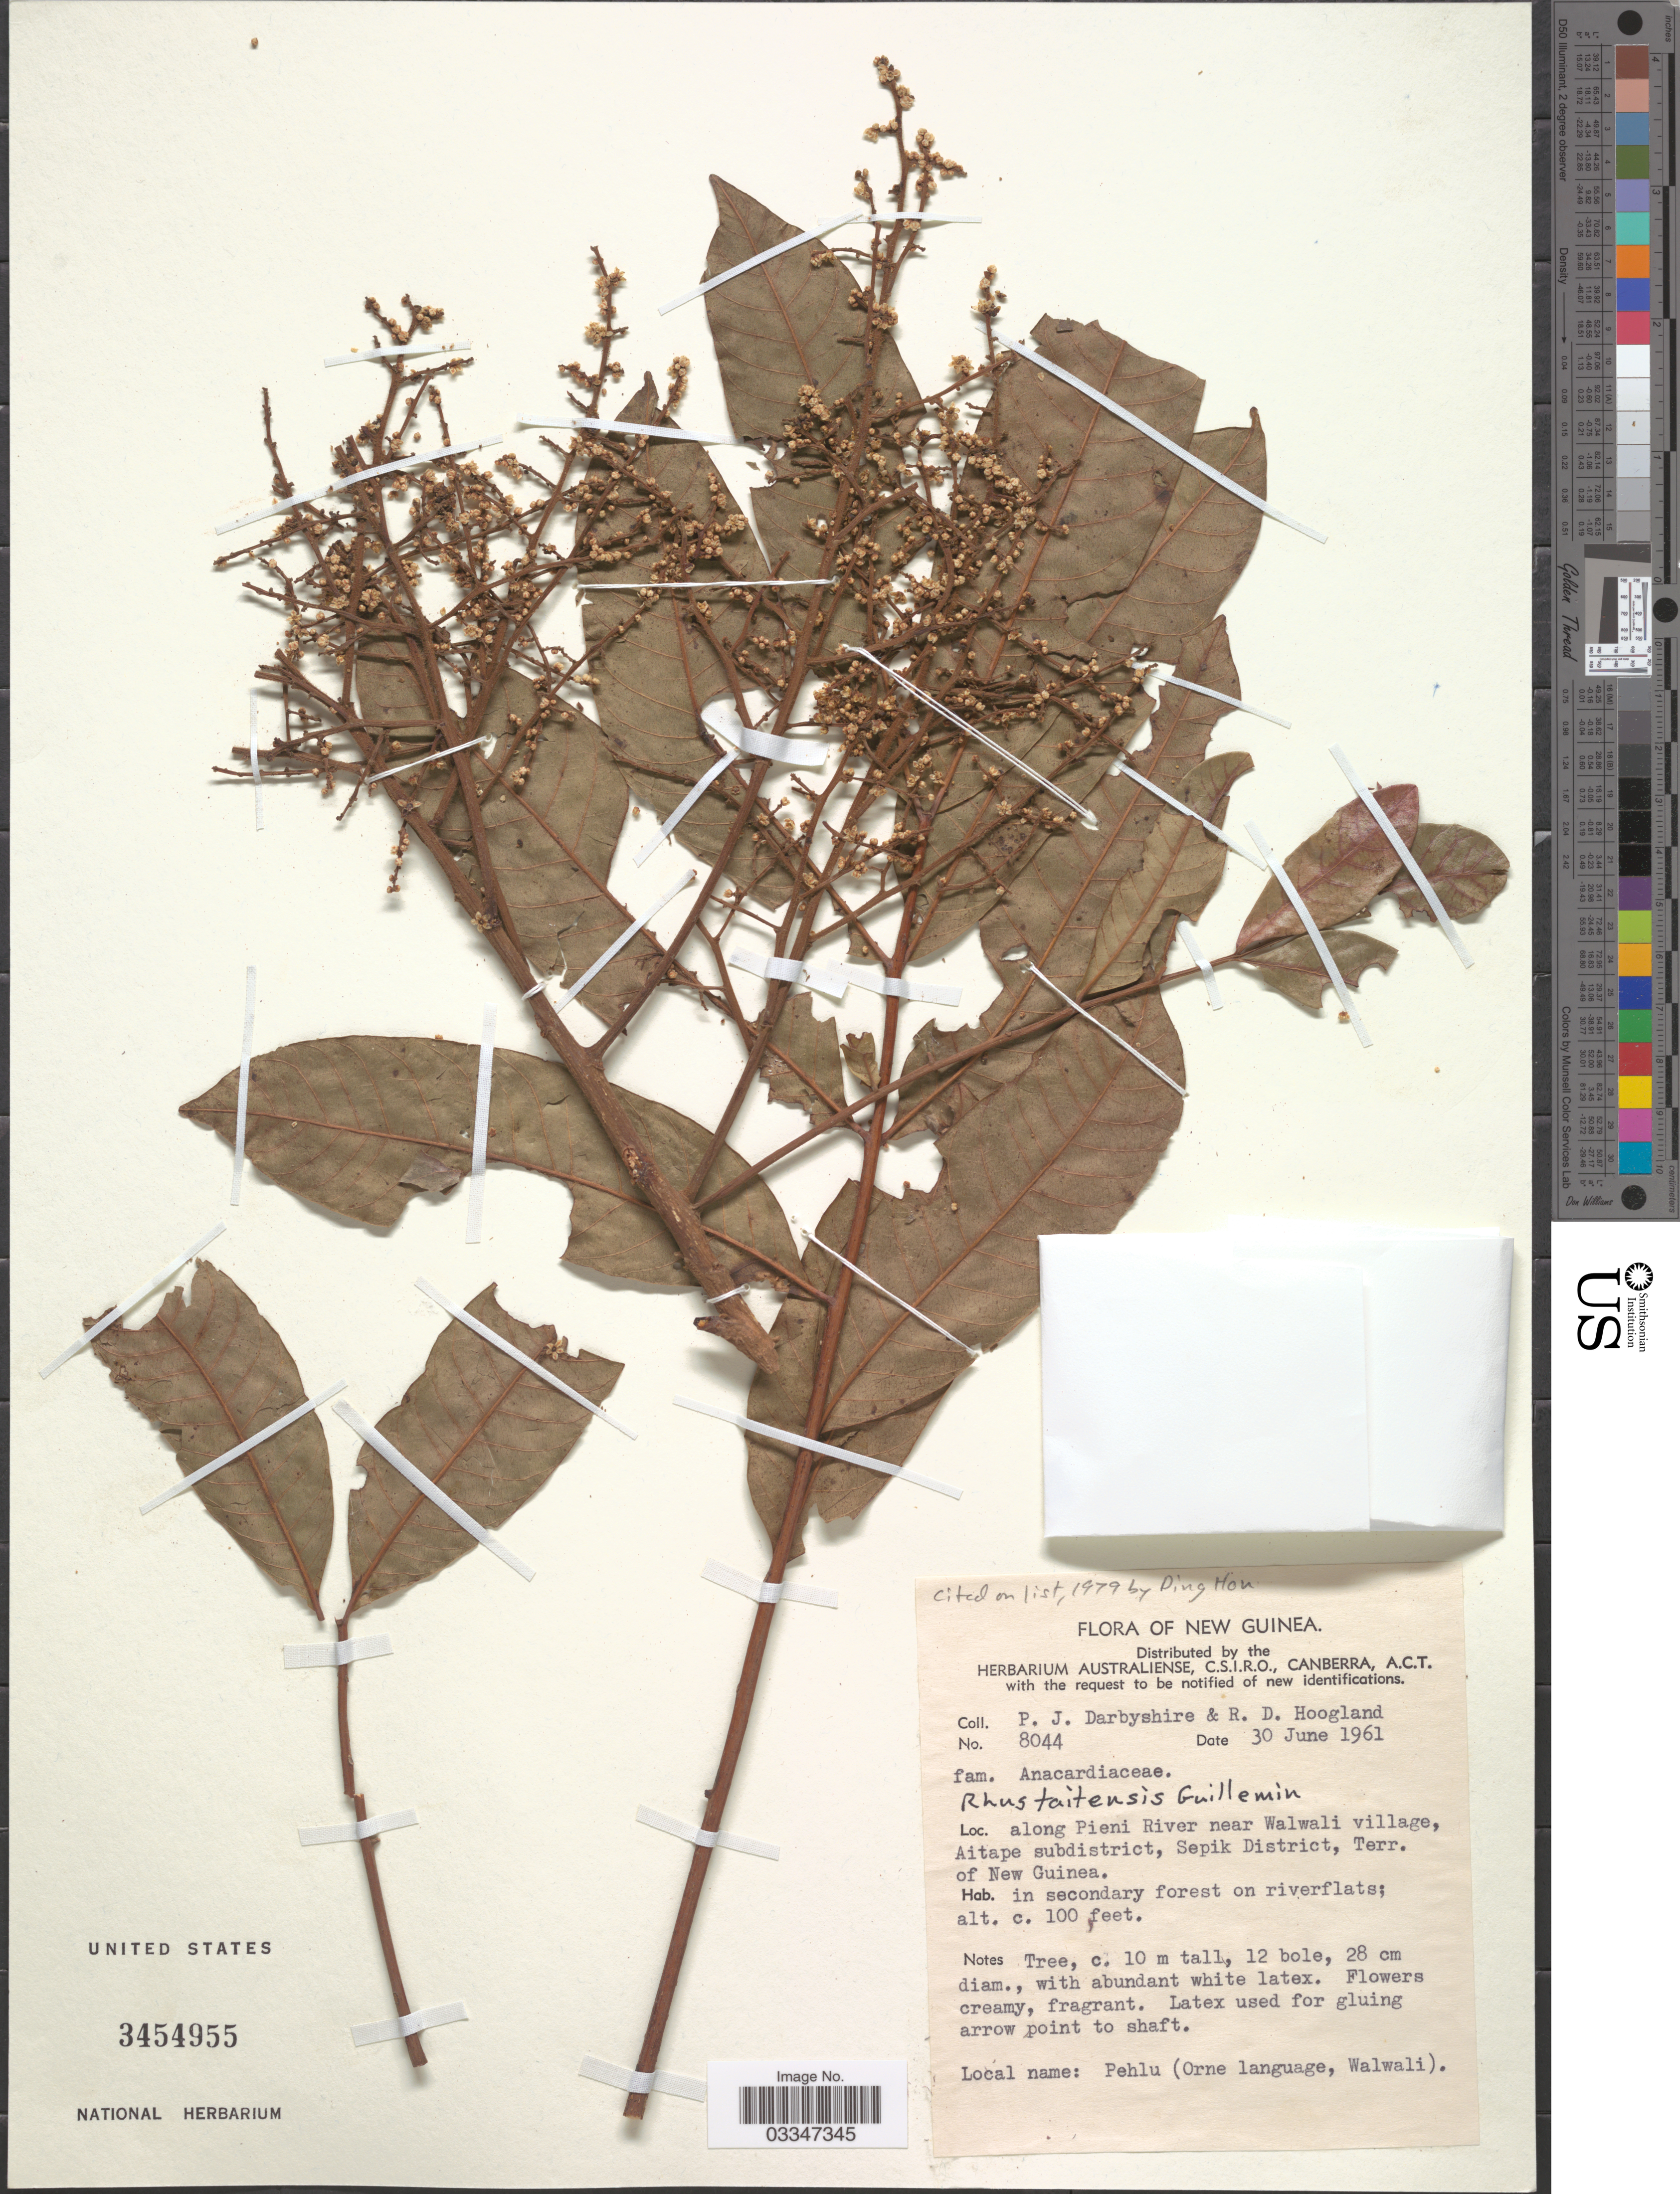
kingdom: Plantae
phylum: Tracheophyta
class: Magnoliopsida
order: Sapindales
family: Anacardiaceae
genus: Rhus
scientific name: Rhus taitensis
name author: Guill.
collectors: P. Darbyshire & R. D. Hoogland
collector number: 8044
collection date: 1961-06-30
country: Papua New Guinea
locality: New Guinea. Along Pieni River near Walwali village, Aitape subdistrict, Sepik District, Terr. of New Guinea.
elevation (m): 30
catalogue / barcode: US 3454955